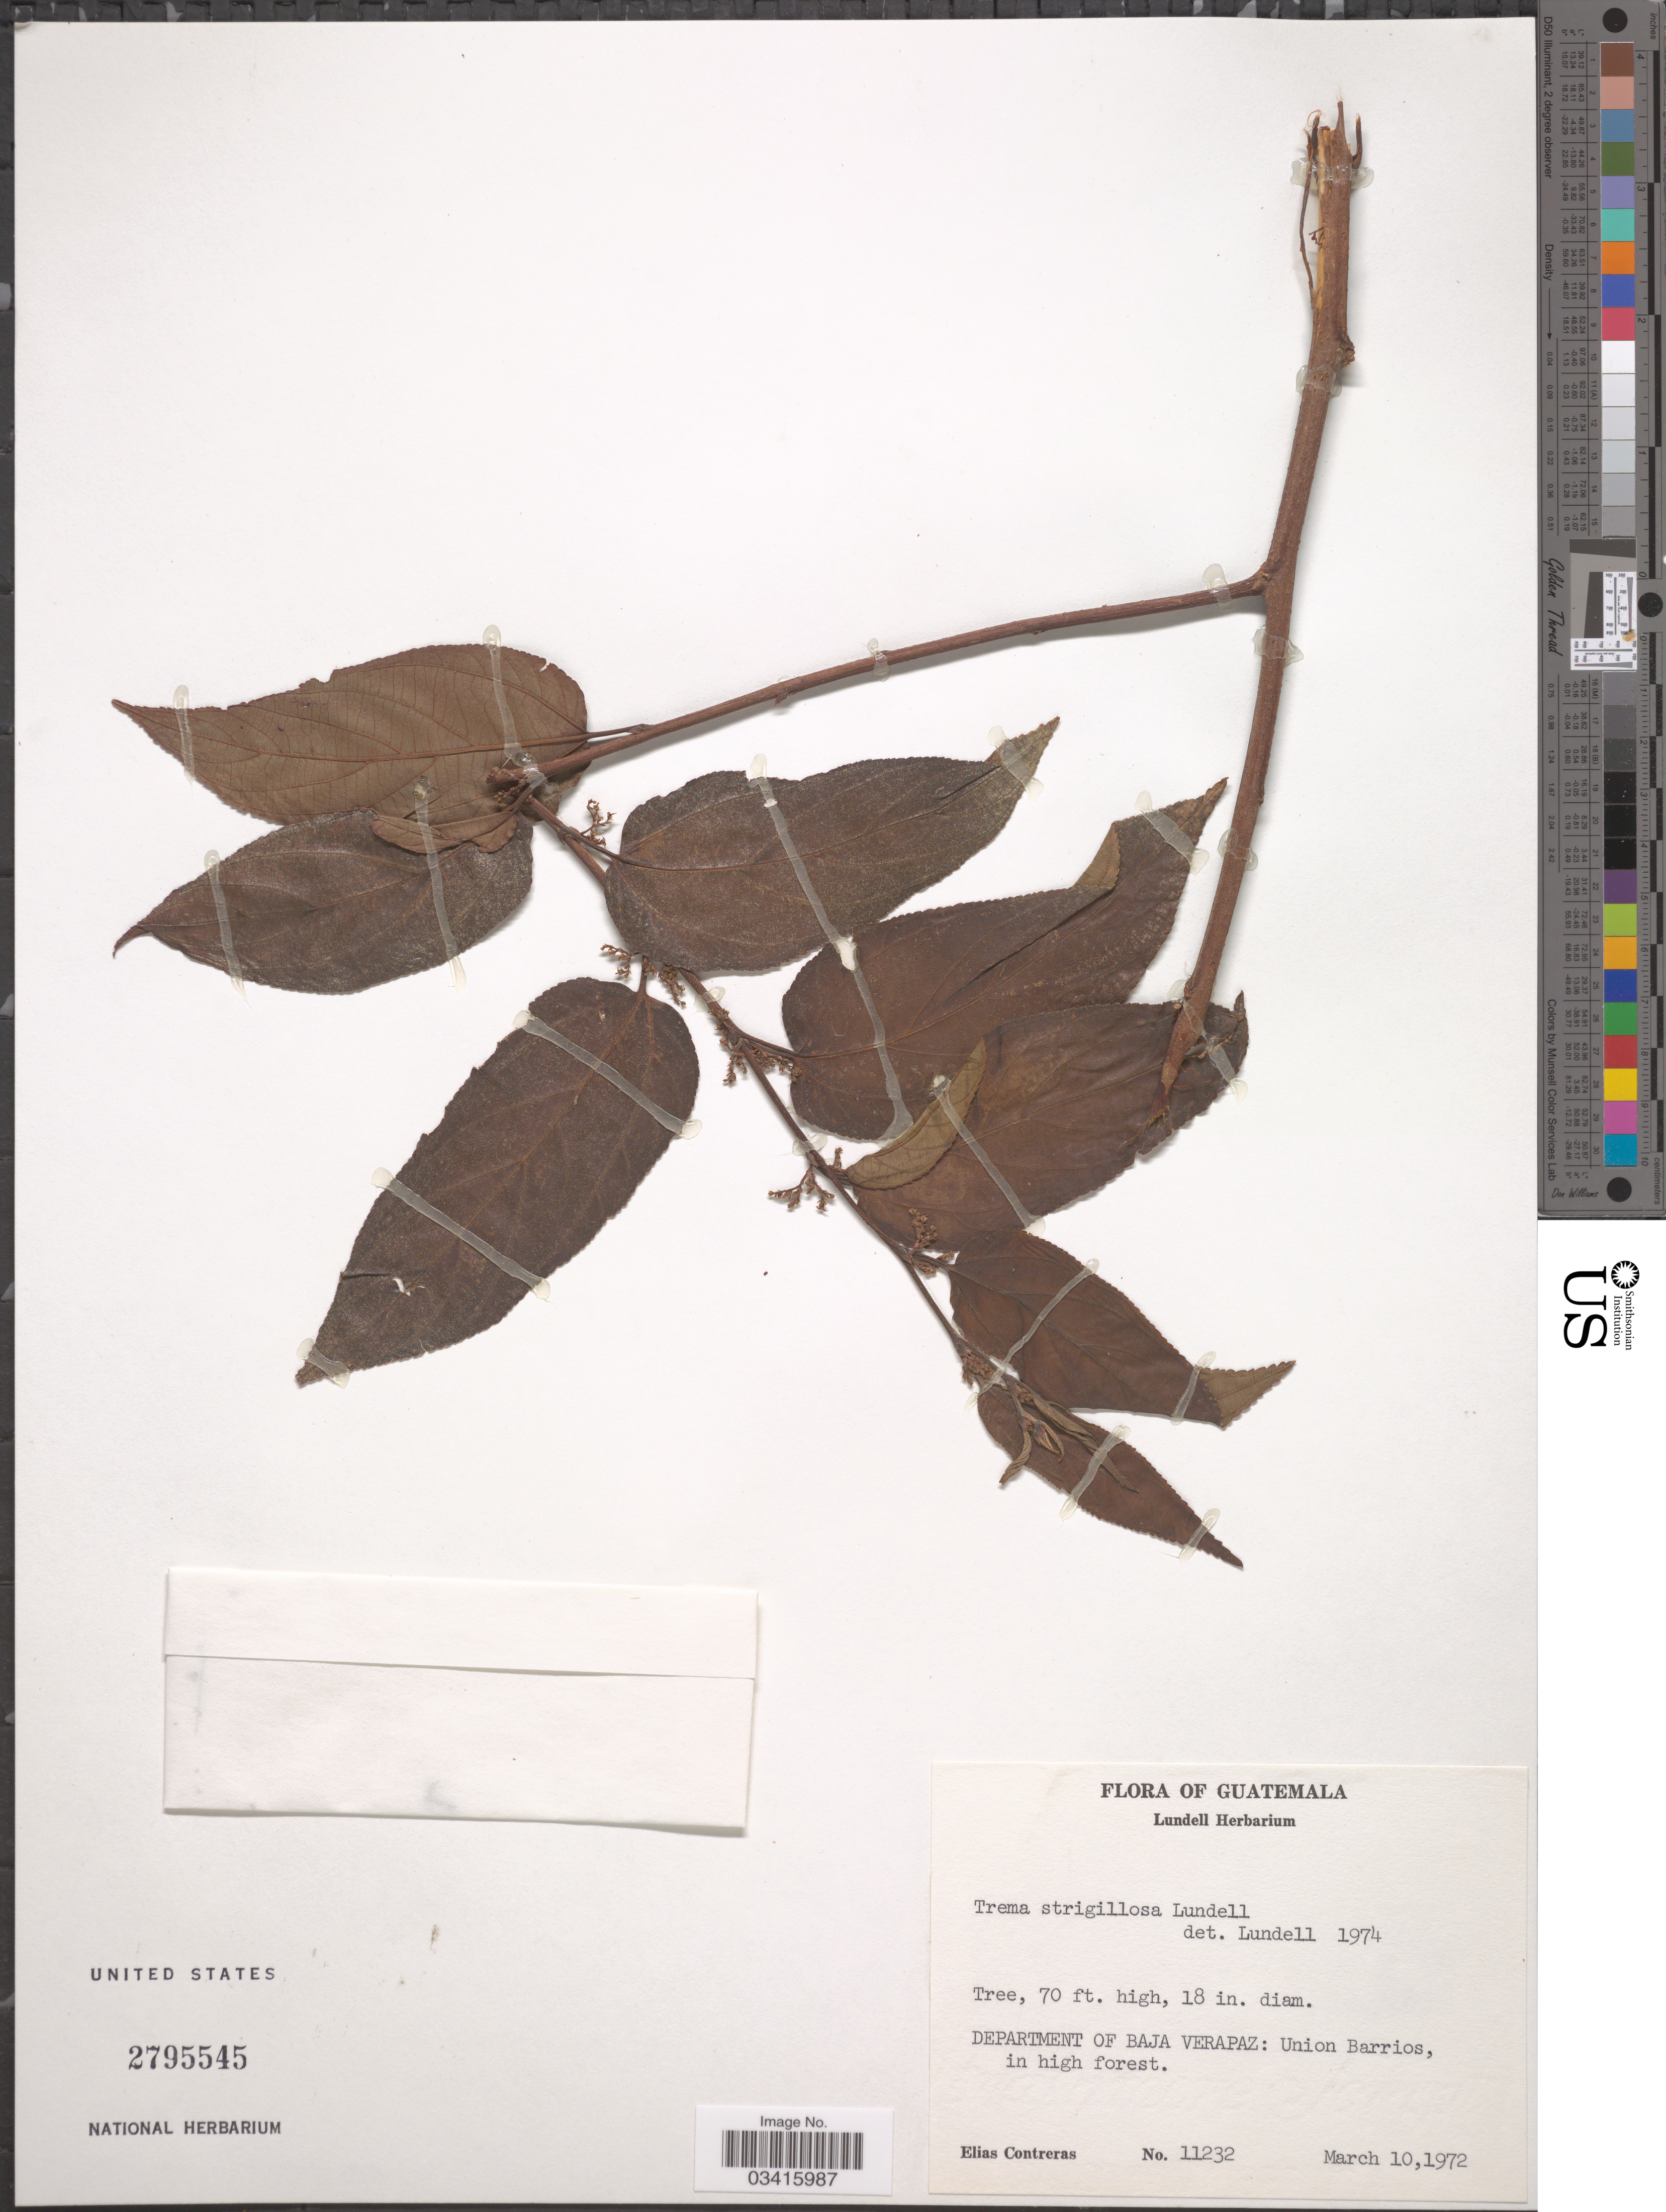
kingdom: Plantae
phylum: Tracheophyta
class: Magnoliopsida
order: Rosales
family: Cannabaceae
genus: Trema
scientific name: Trema strigillosum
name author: Lundell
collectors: E. Contreras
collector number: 11232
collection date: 1972-03-10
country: Guatemala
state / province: Baja Verapaz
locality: Department of Baja Verapaz: Union Barrios, in high forest.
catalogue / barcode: US 2795545